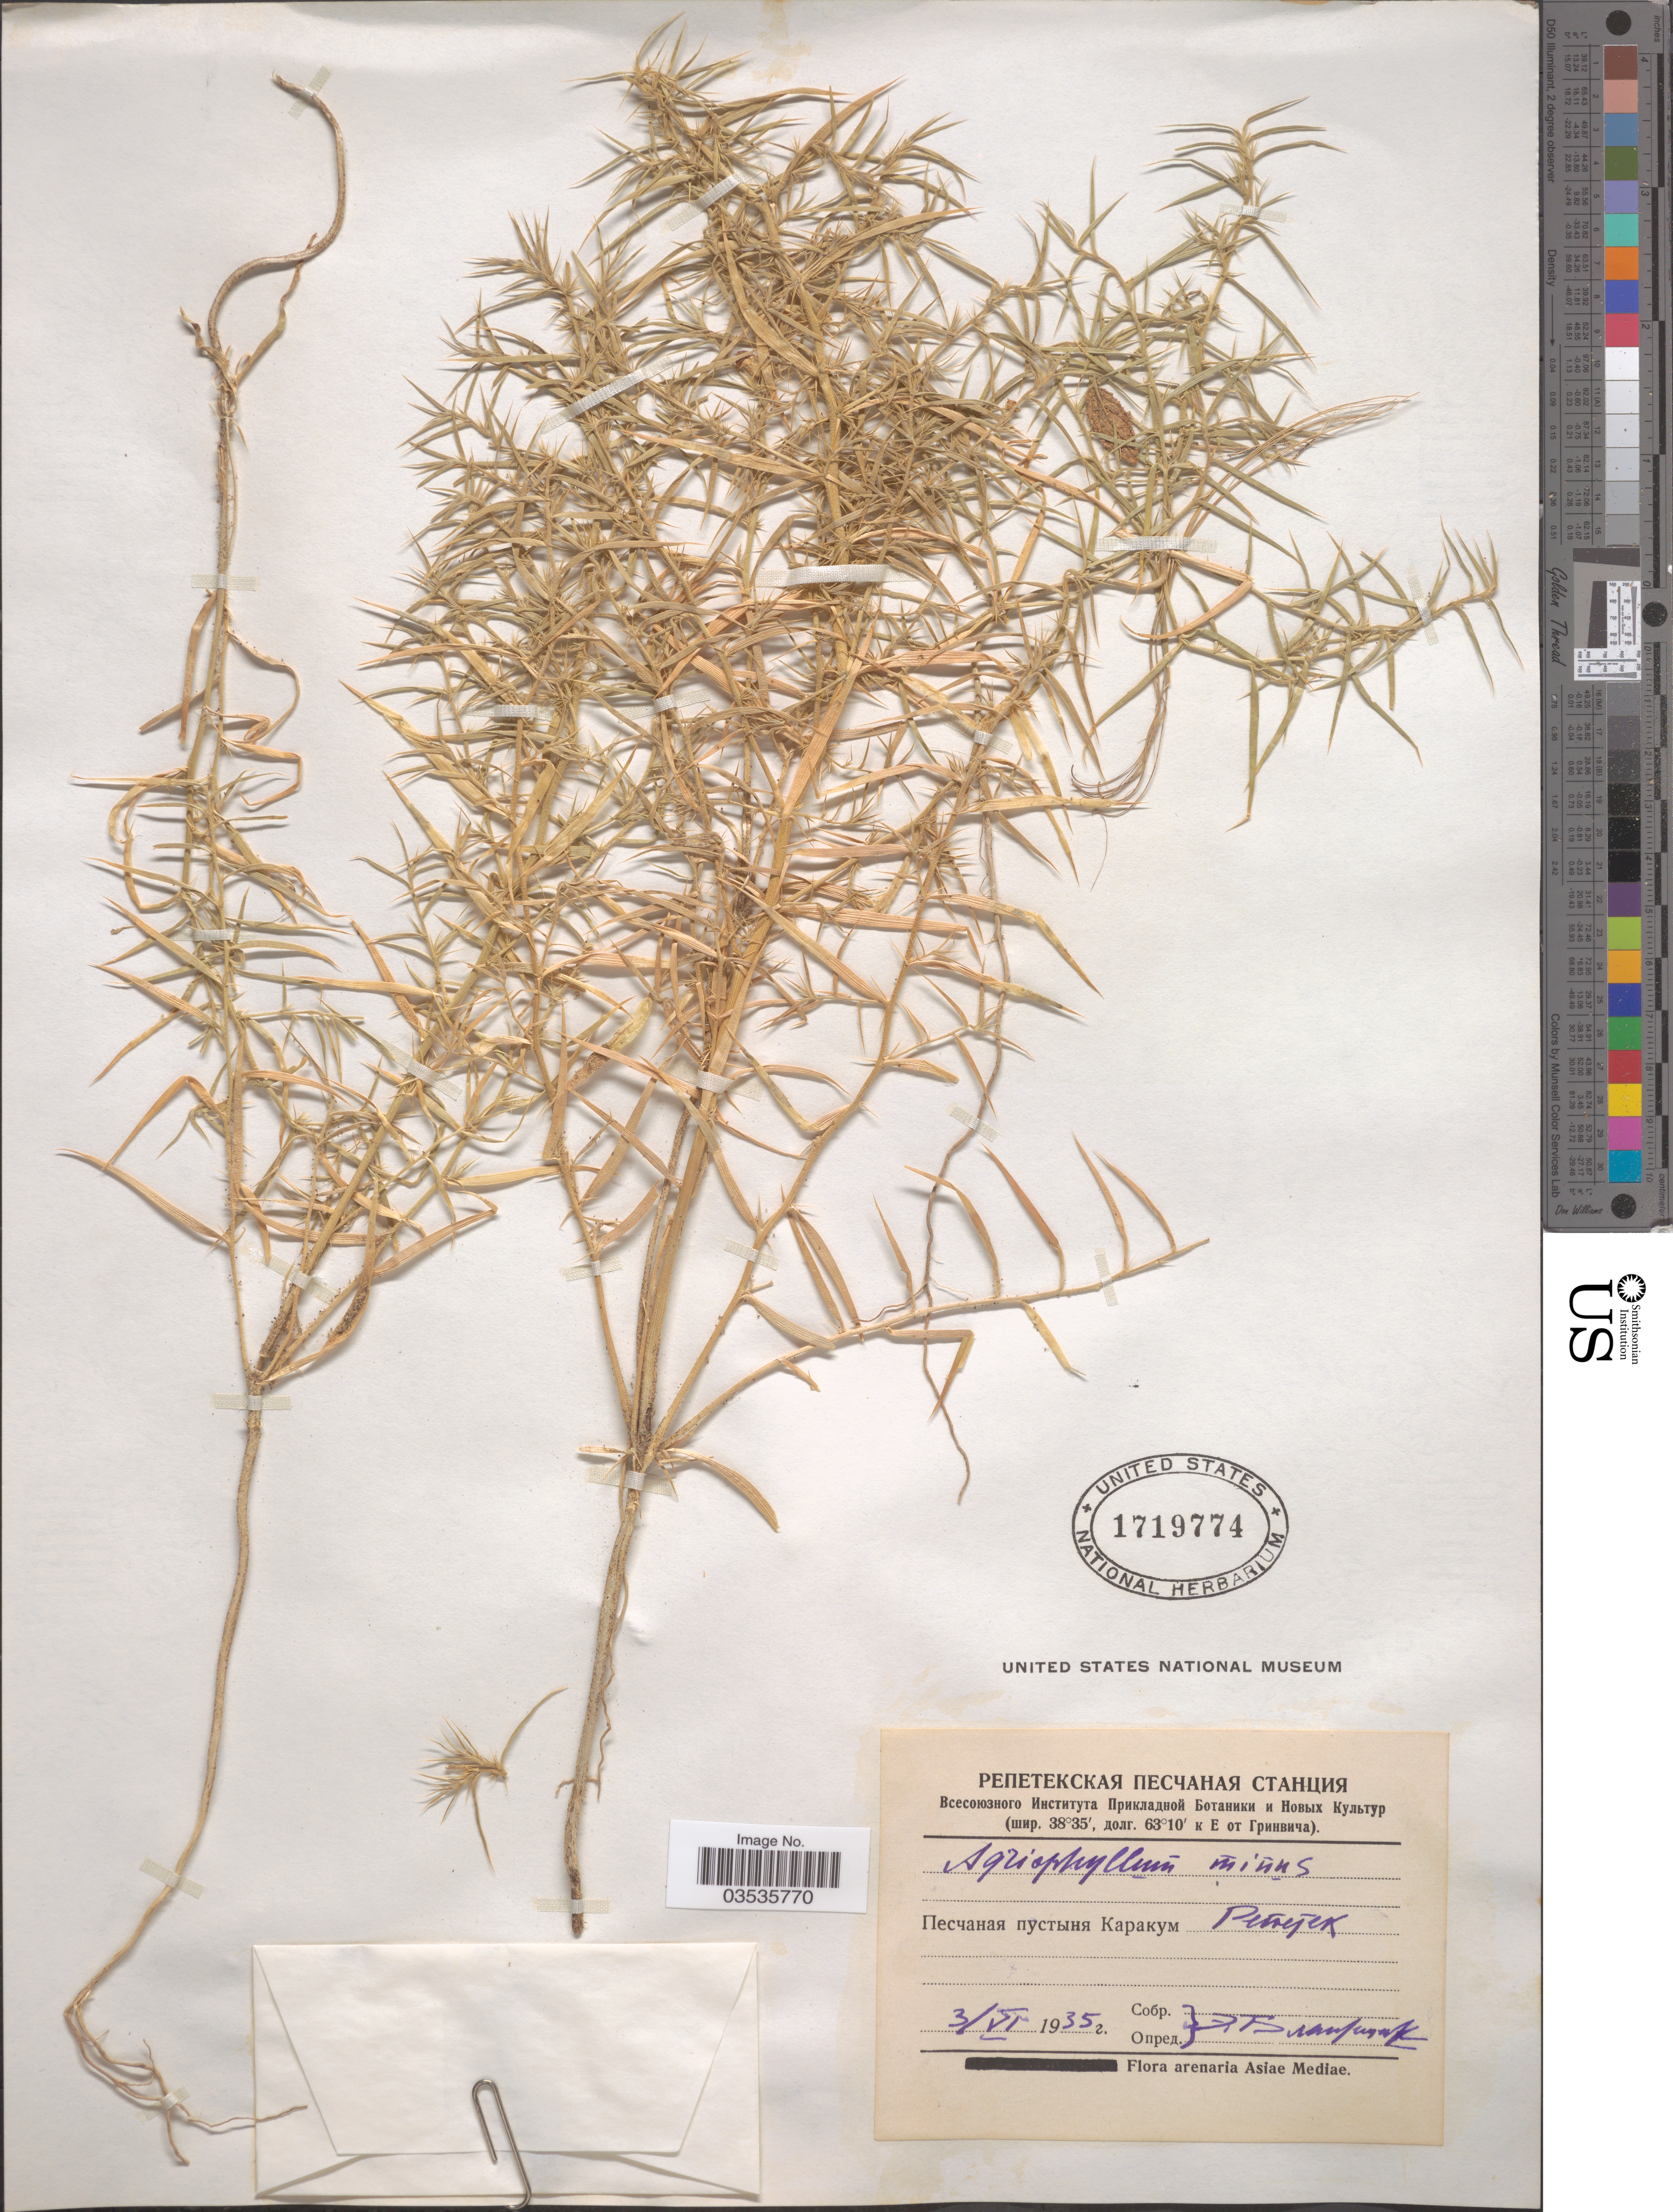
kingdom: Plantae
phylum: Tracheophyta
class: Magnoliopsida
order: Caryophyllales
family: Amaranthaceae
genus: Agriophyllum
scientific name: Agriophyllum minus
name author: Fisch. & C.A. Mey.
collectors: E. Blagoveschenskiy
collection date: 1935-06-03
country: Turkmenistan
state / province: Lebap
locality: Repetek Station, Karakum Desert.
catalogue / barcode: US 1719774